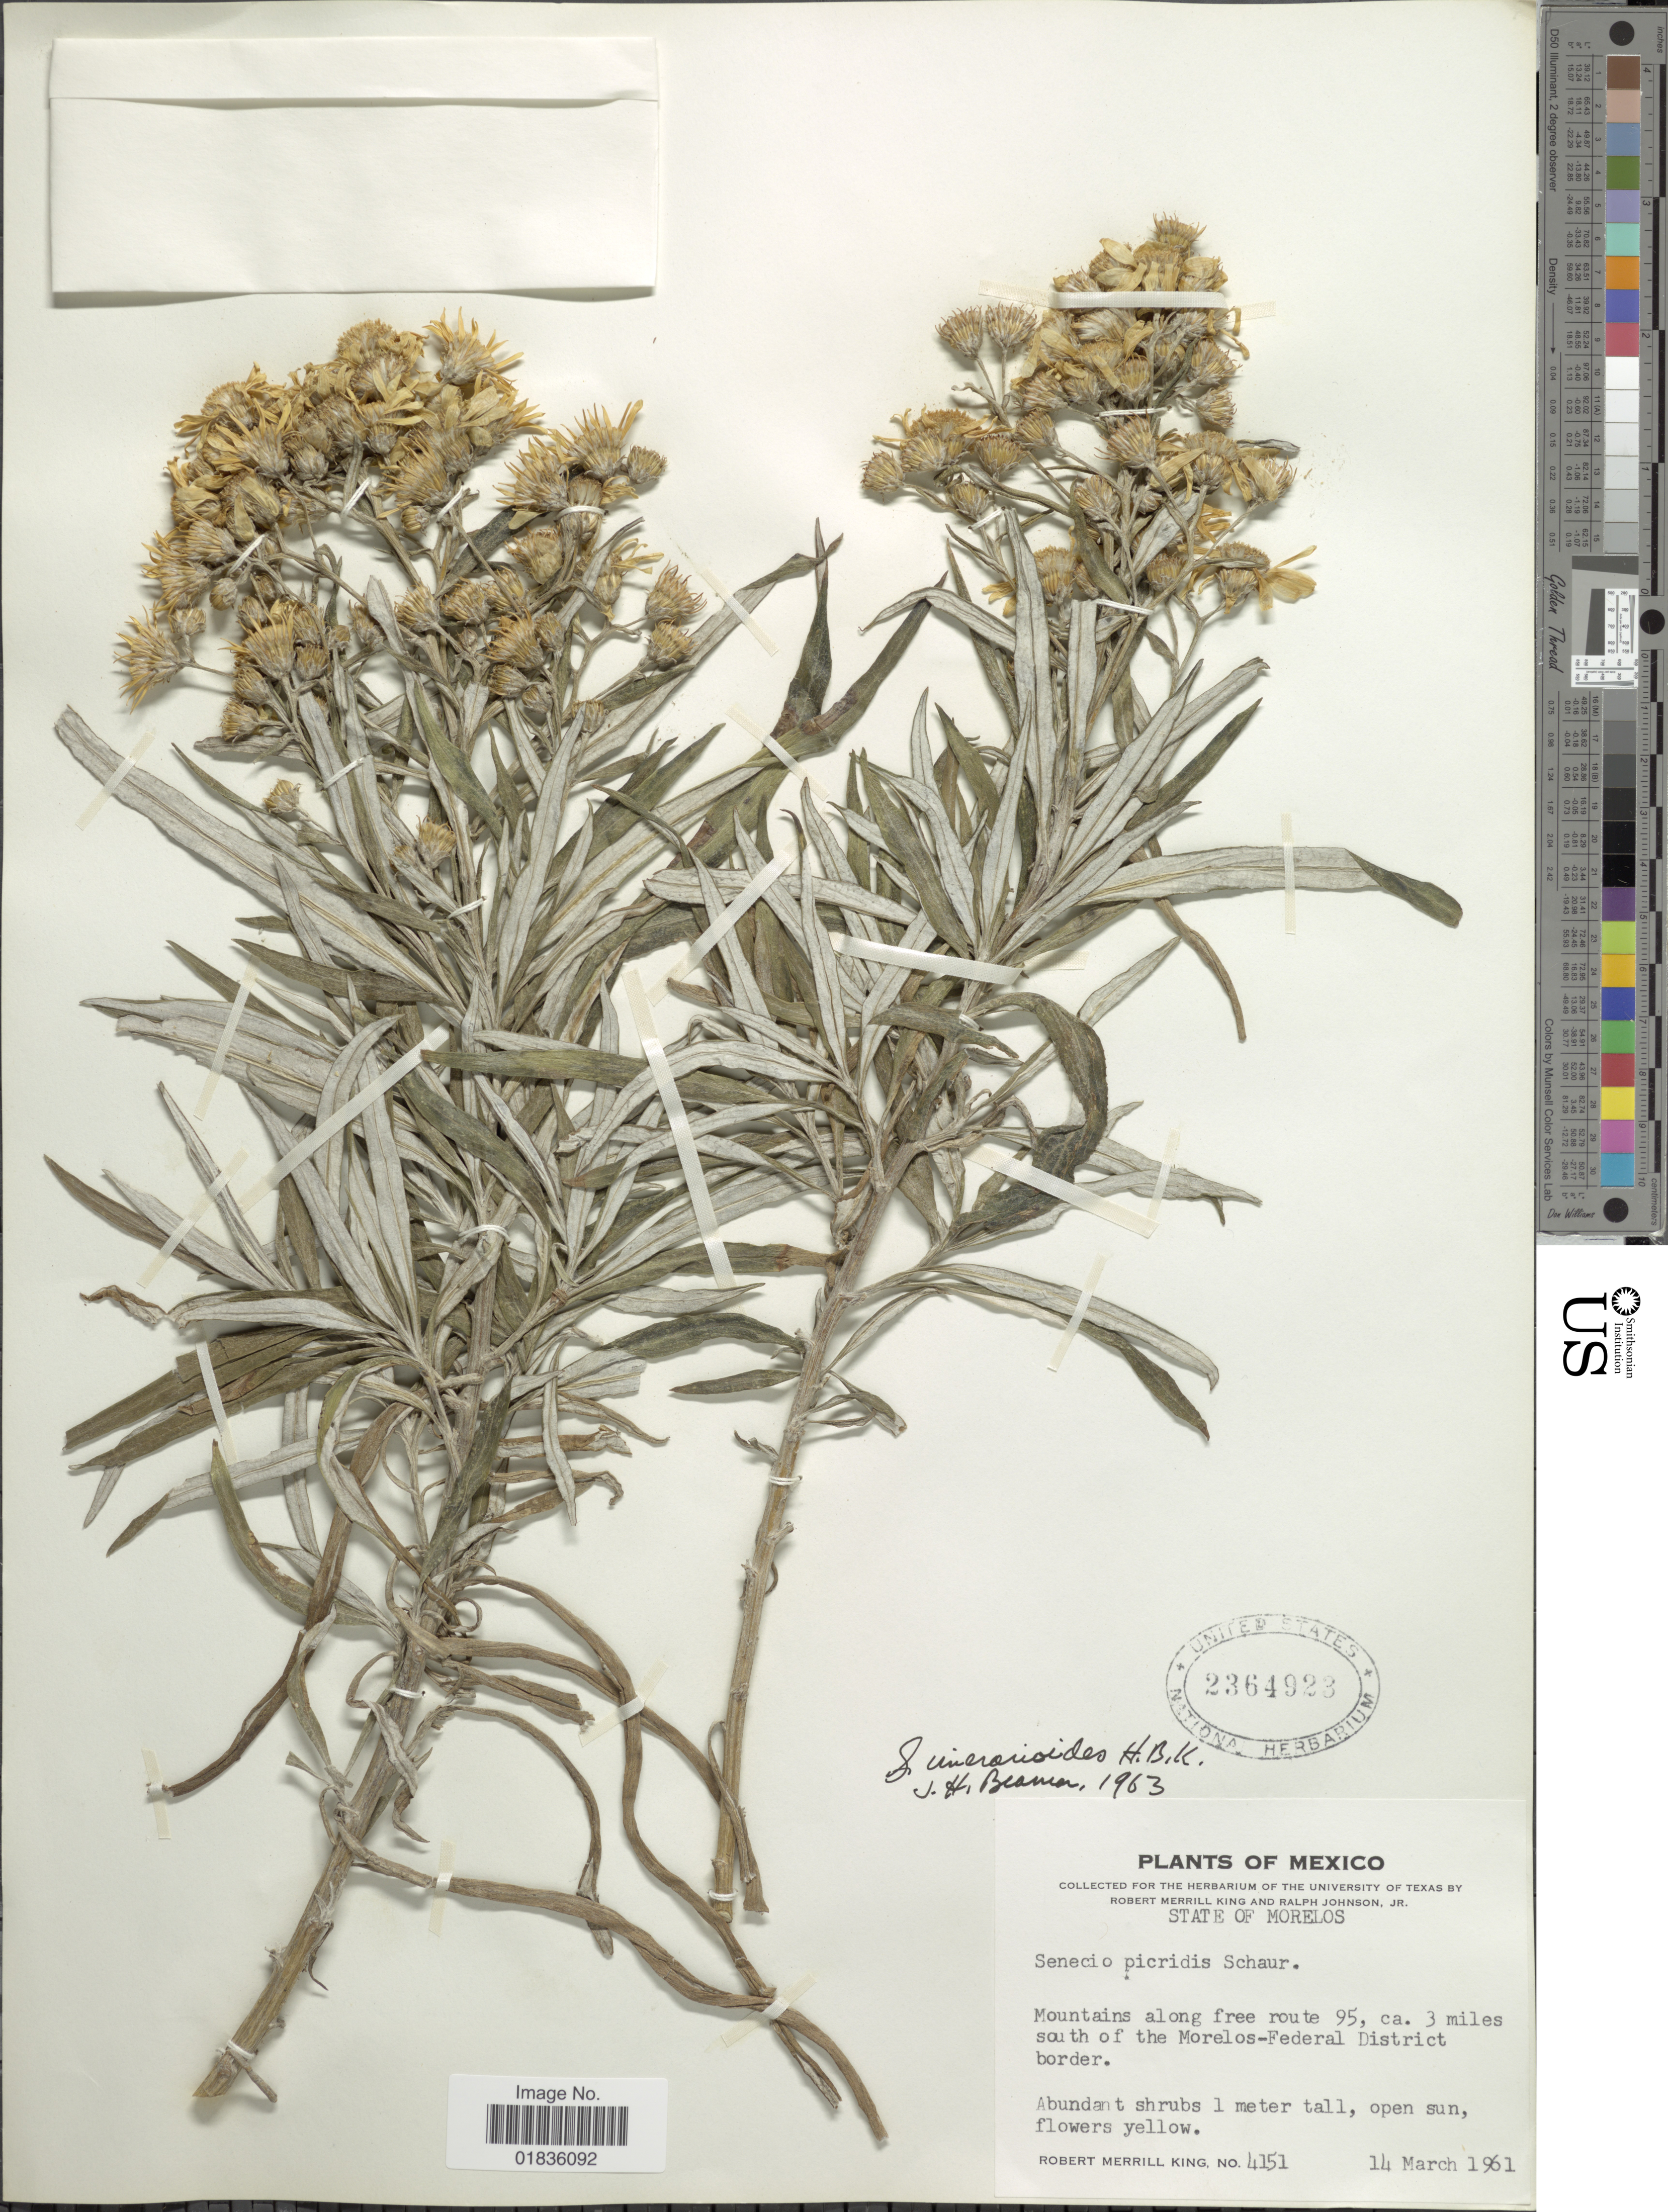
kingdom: Plantae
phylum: Tracheophyta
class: Magnoliopsida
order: Asterales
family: Asteraceae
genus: Senecio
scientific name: Senecio cinerarioides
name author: Kunth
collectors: R. M. King & R. Johnson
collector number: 4151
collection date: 1961-03-14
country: Mexico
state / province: Morelos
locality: Mountains along free route 95, ca. 3 miles south of the Morelos-Federal District border.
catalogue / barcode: US 2364923